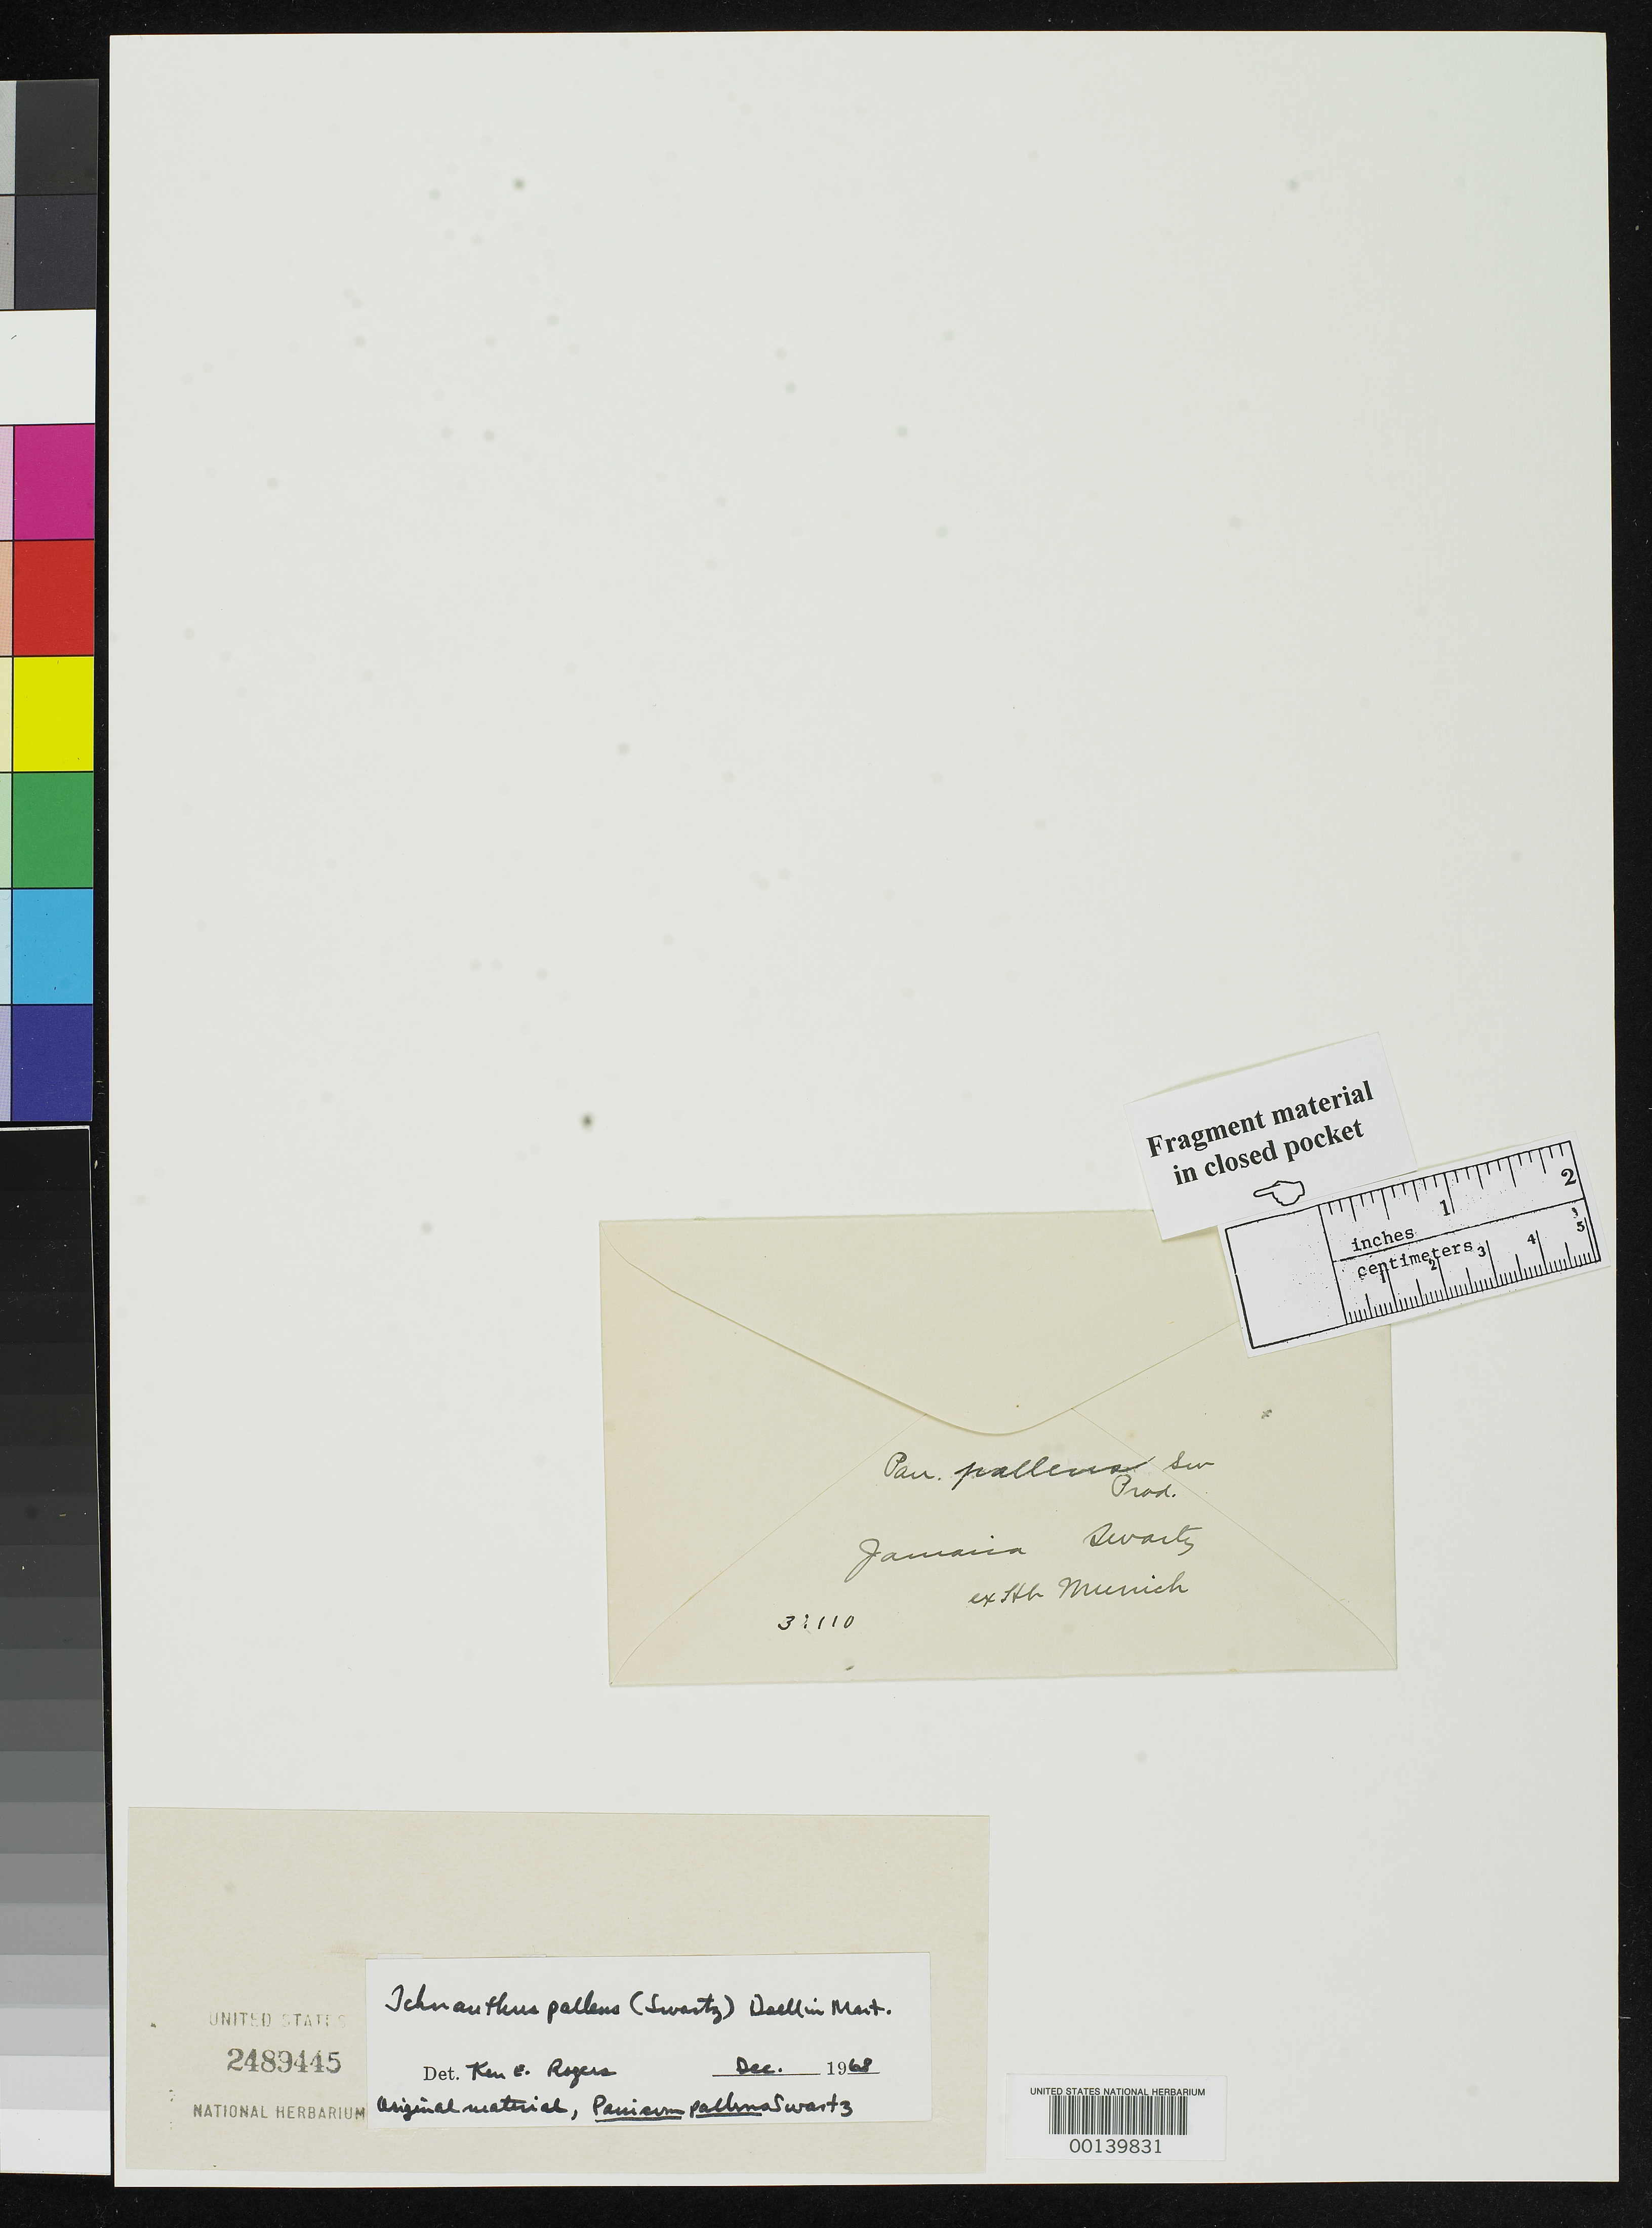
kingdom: Plantae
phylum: Tracheophyta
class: Liliopsida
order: Poales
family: Poaceae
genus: Panicum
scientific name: Panicum pallens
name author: Sw.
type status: Type Fragment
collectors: O. P. Swartz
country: Jamaica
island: Greater Antilles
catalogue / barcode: US 2489445